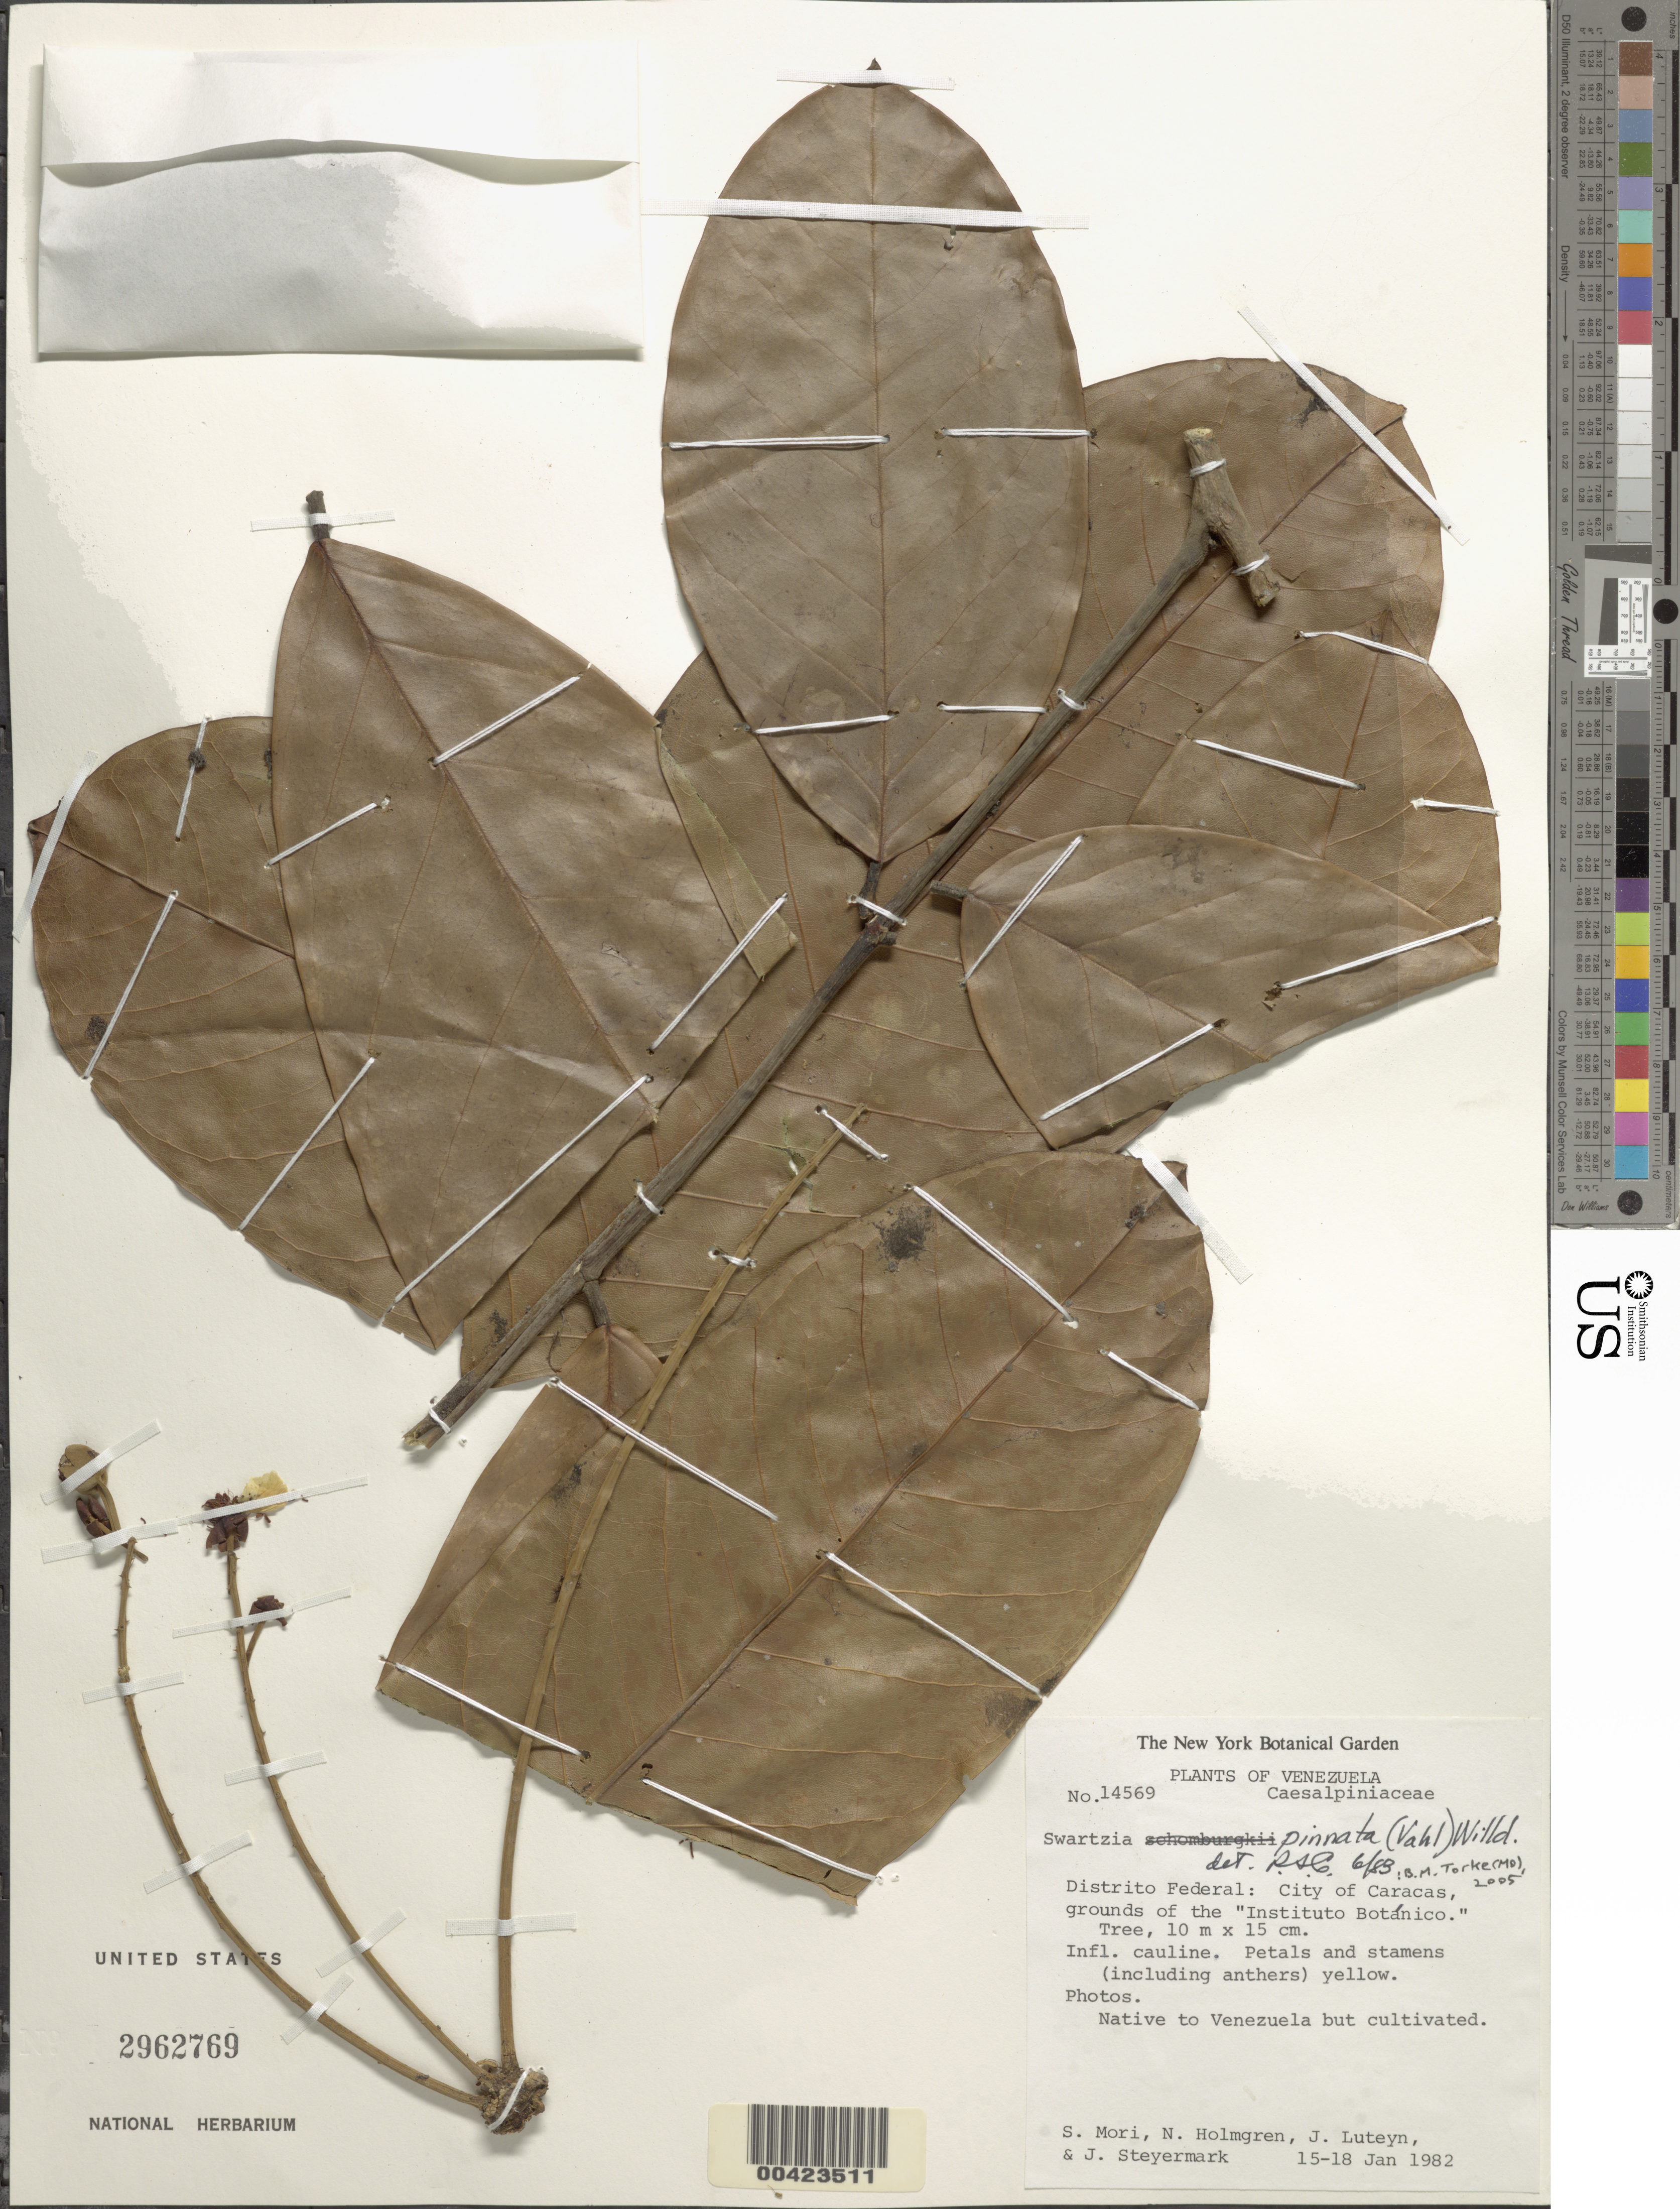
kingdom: Plantae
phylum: Tracheophyta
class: Magnoliopsida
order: Fabales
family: Fabaceae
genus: Swartzia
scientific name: Swartzia pinnata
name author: (Vahl) Willd.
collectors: S. Mori, N. H. Holmgren, J. L. Luteyn & J. Steyermark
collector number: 14569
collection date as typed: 15 Jan 1982 to 18 Jan 1982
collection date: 1982-01-15/1982-01-18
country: Venezuela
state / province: Distrito Federal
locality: Caracas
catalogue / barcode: US 2962769